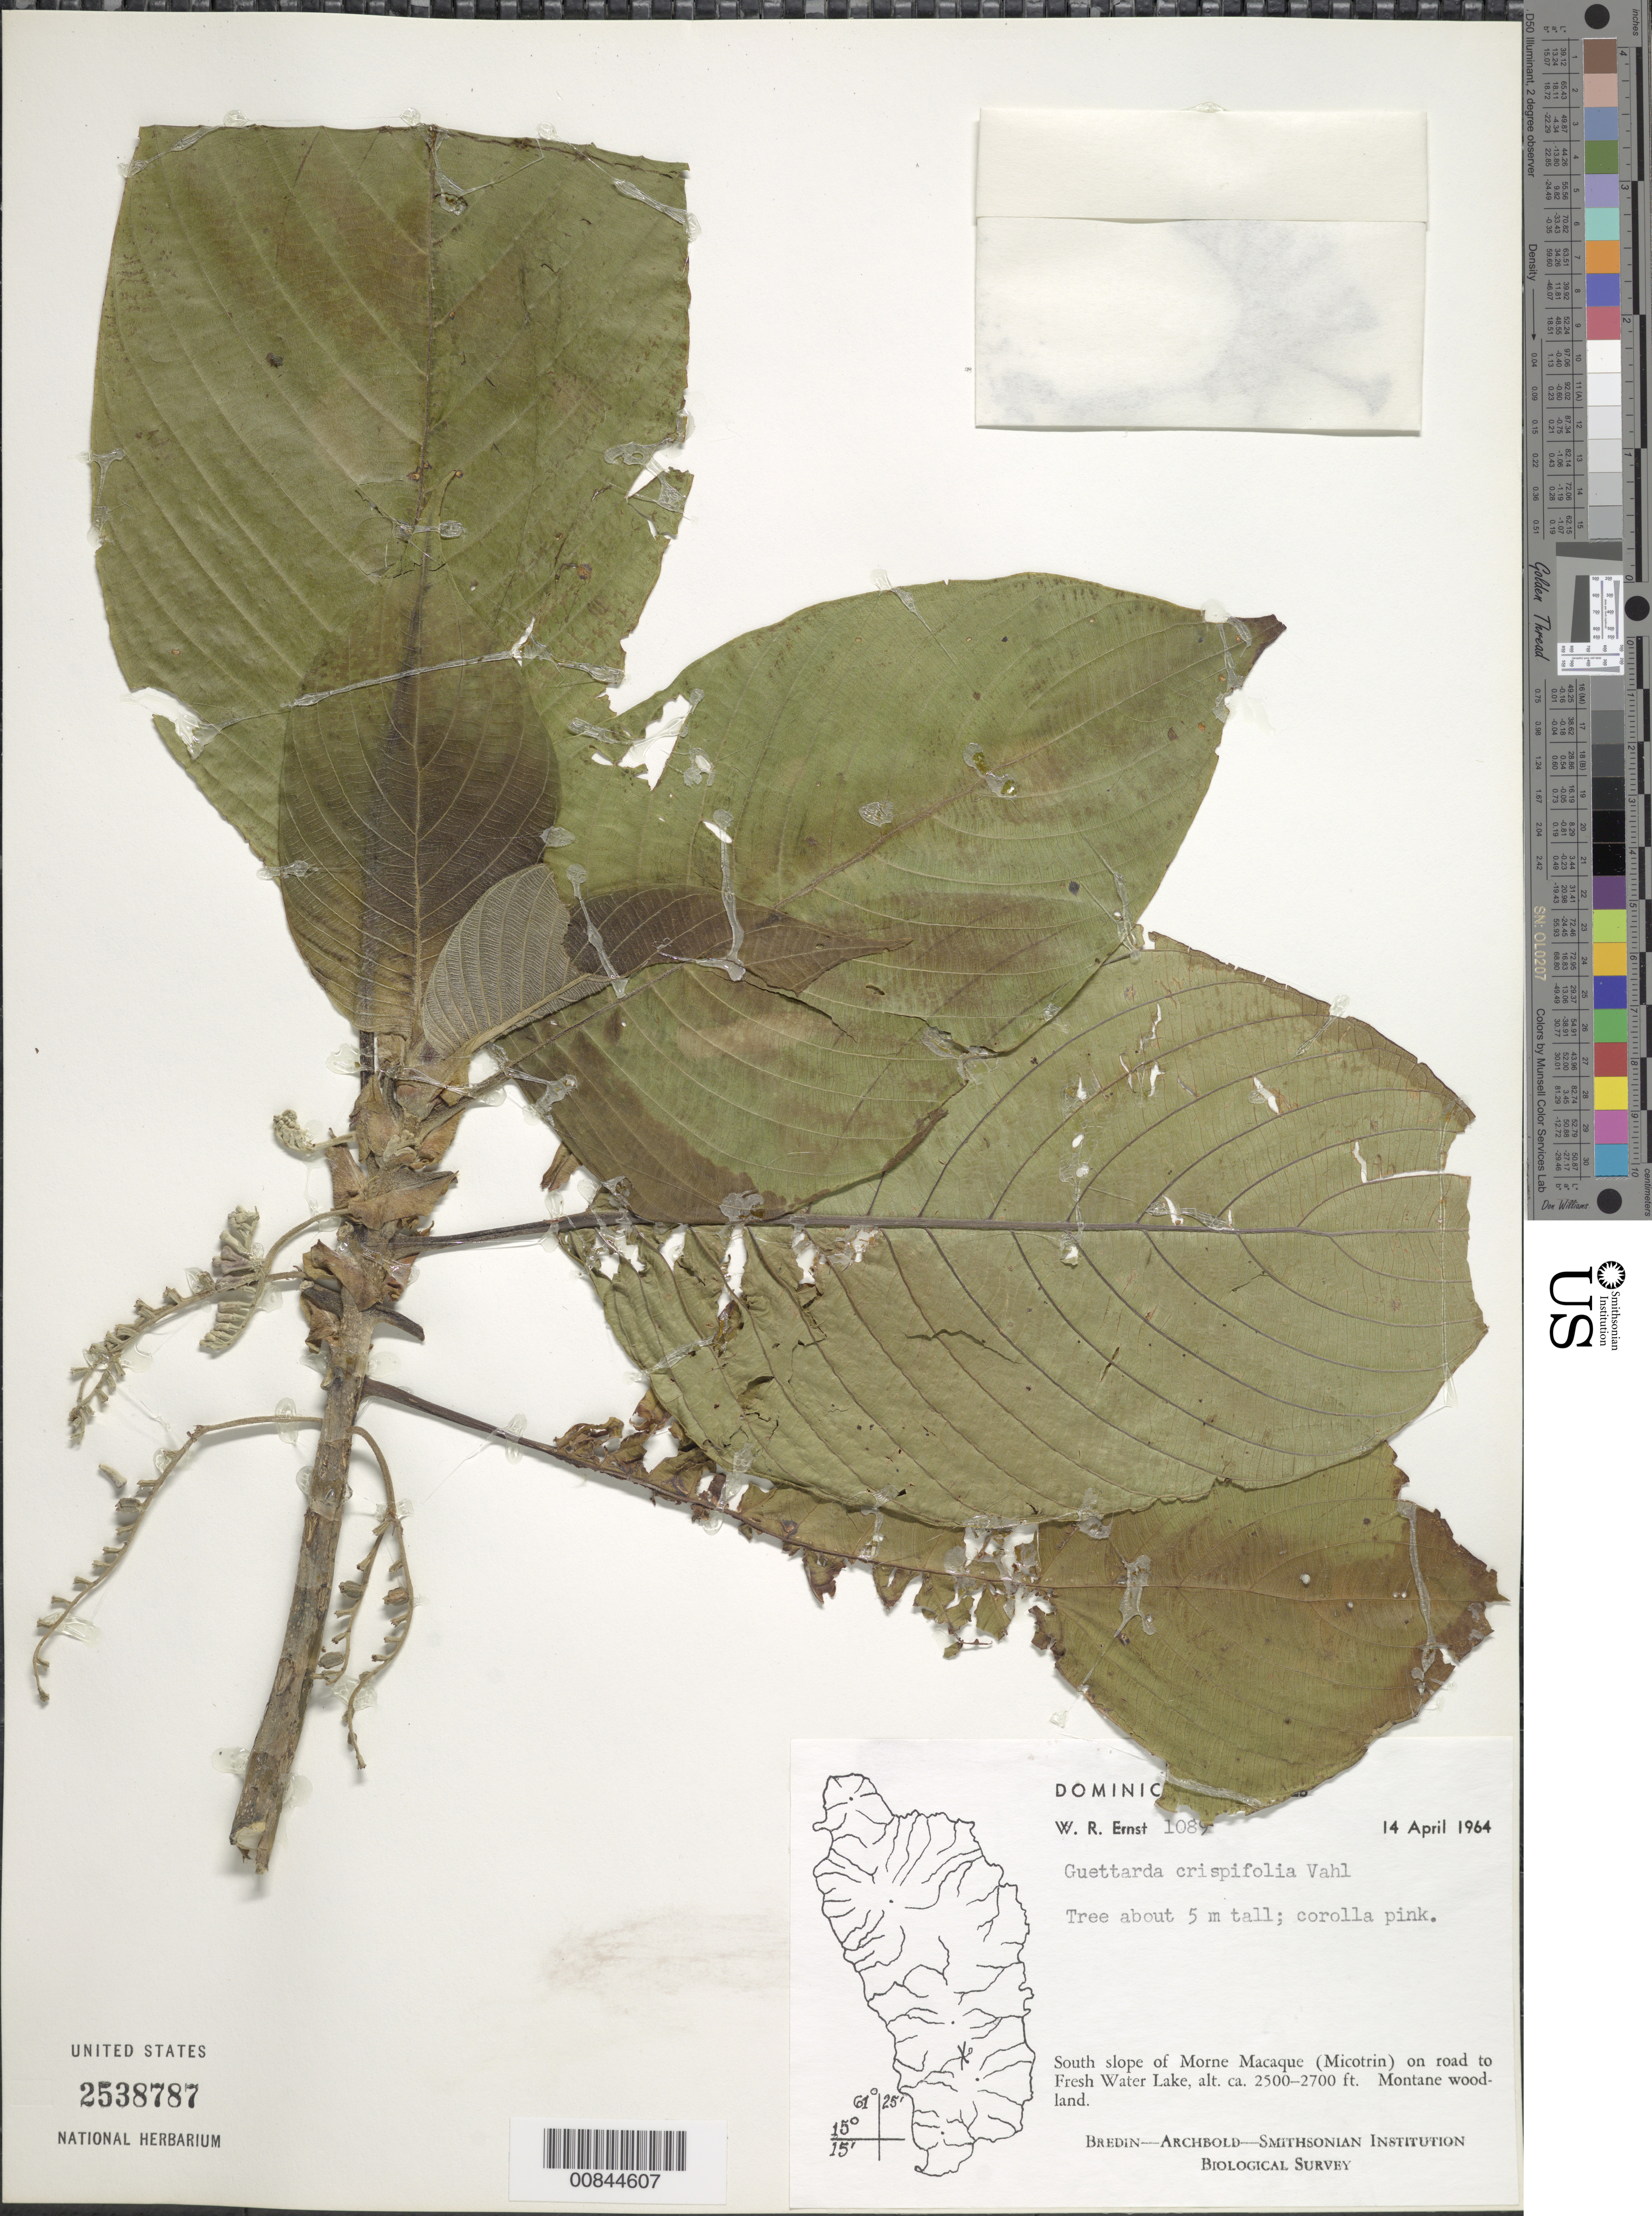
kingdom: Plantae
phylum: Tracheophyta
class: Magnoliopsida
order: Gentianales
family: Rubiaceae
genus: Guettarda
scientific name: Guettarda crispiflora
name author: Vahl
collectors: W. R. Ernst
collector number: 1089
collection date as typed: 14 Apr 1964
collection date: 1964-04-14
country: Dominica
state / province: St. George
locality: South slope of Morne Macque (Micotrin) on road to Fresh Water Lake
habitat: Montane woodland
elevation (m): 762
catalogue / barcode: US 2538787